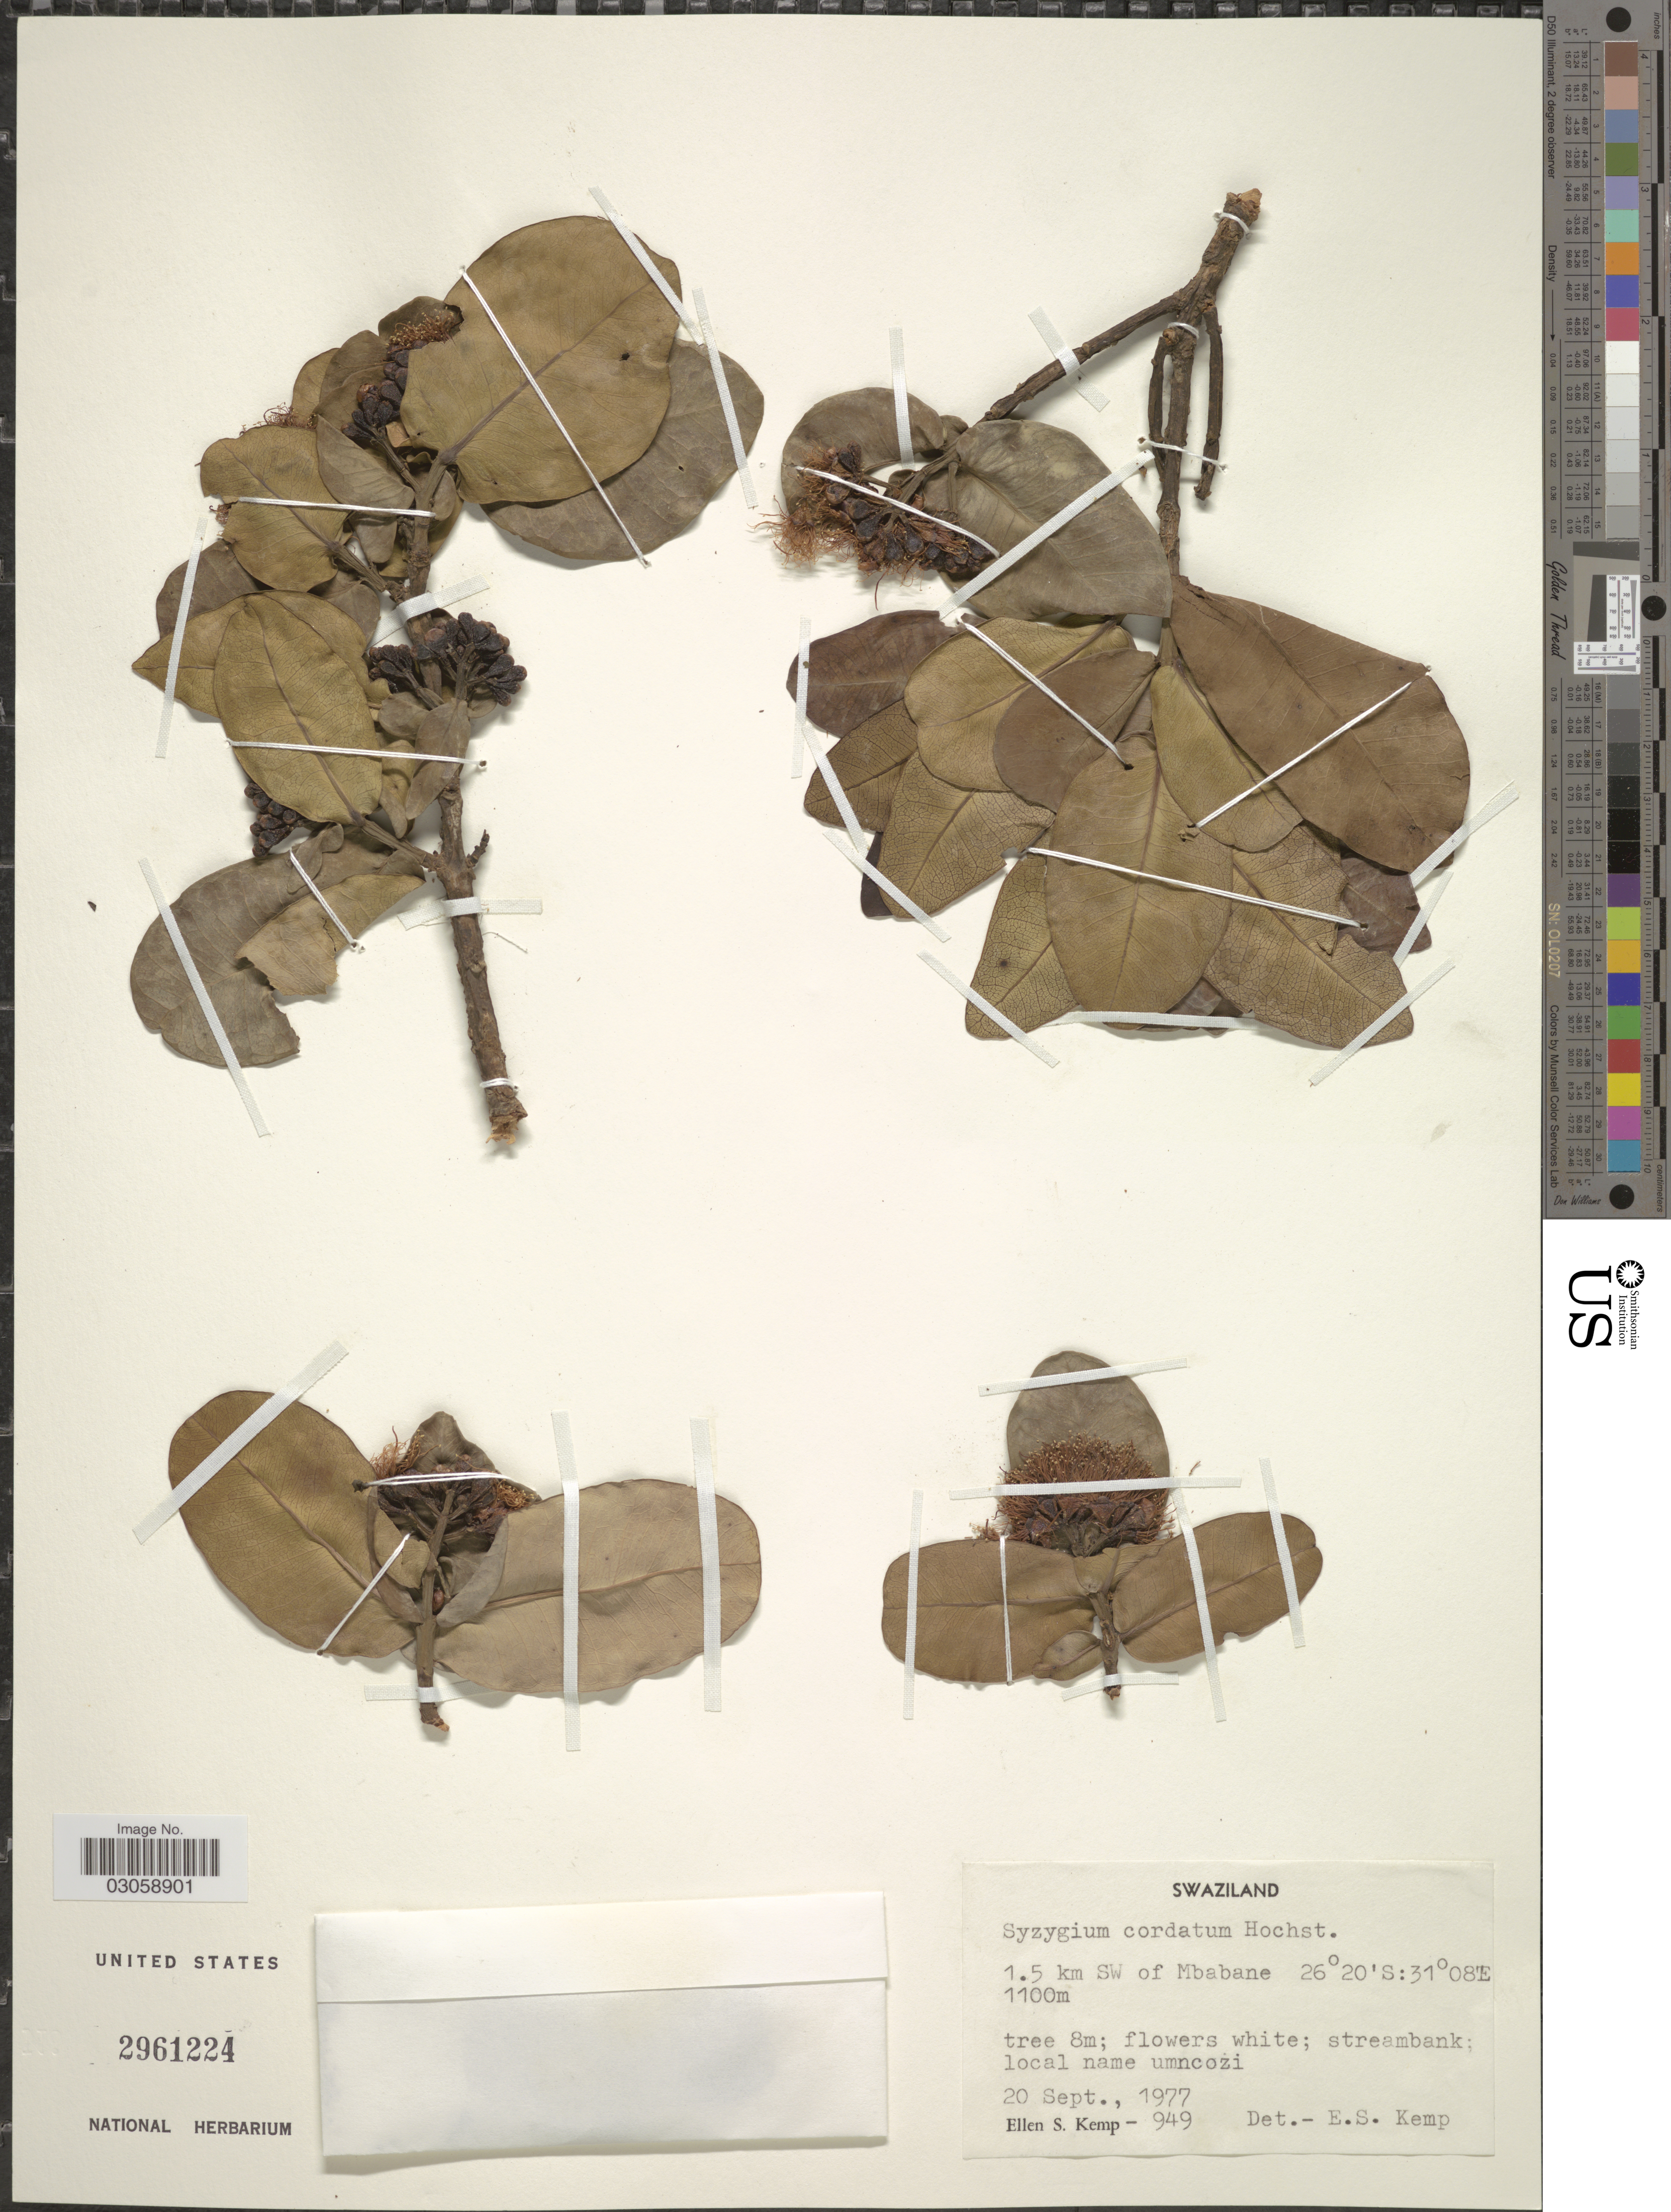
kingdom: Plantae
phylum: Tracheophyta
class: Magnoliopsida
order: Myrtales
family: Myrtaceae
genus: Syzygium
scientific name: Syzygium cordatum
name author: Hochst. ex Krauss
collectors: E. S. Kemp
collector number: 949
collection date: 1977-09-20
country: Eswatini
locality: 1.5 km SW of Mbabane.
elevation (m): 1100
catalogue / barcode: US 2961224